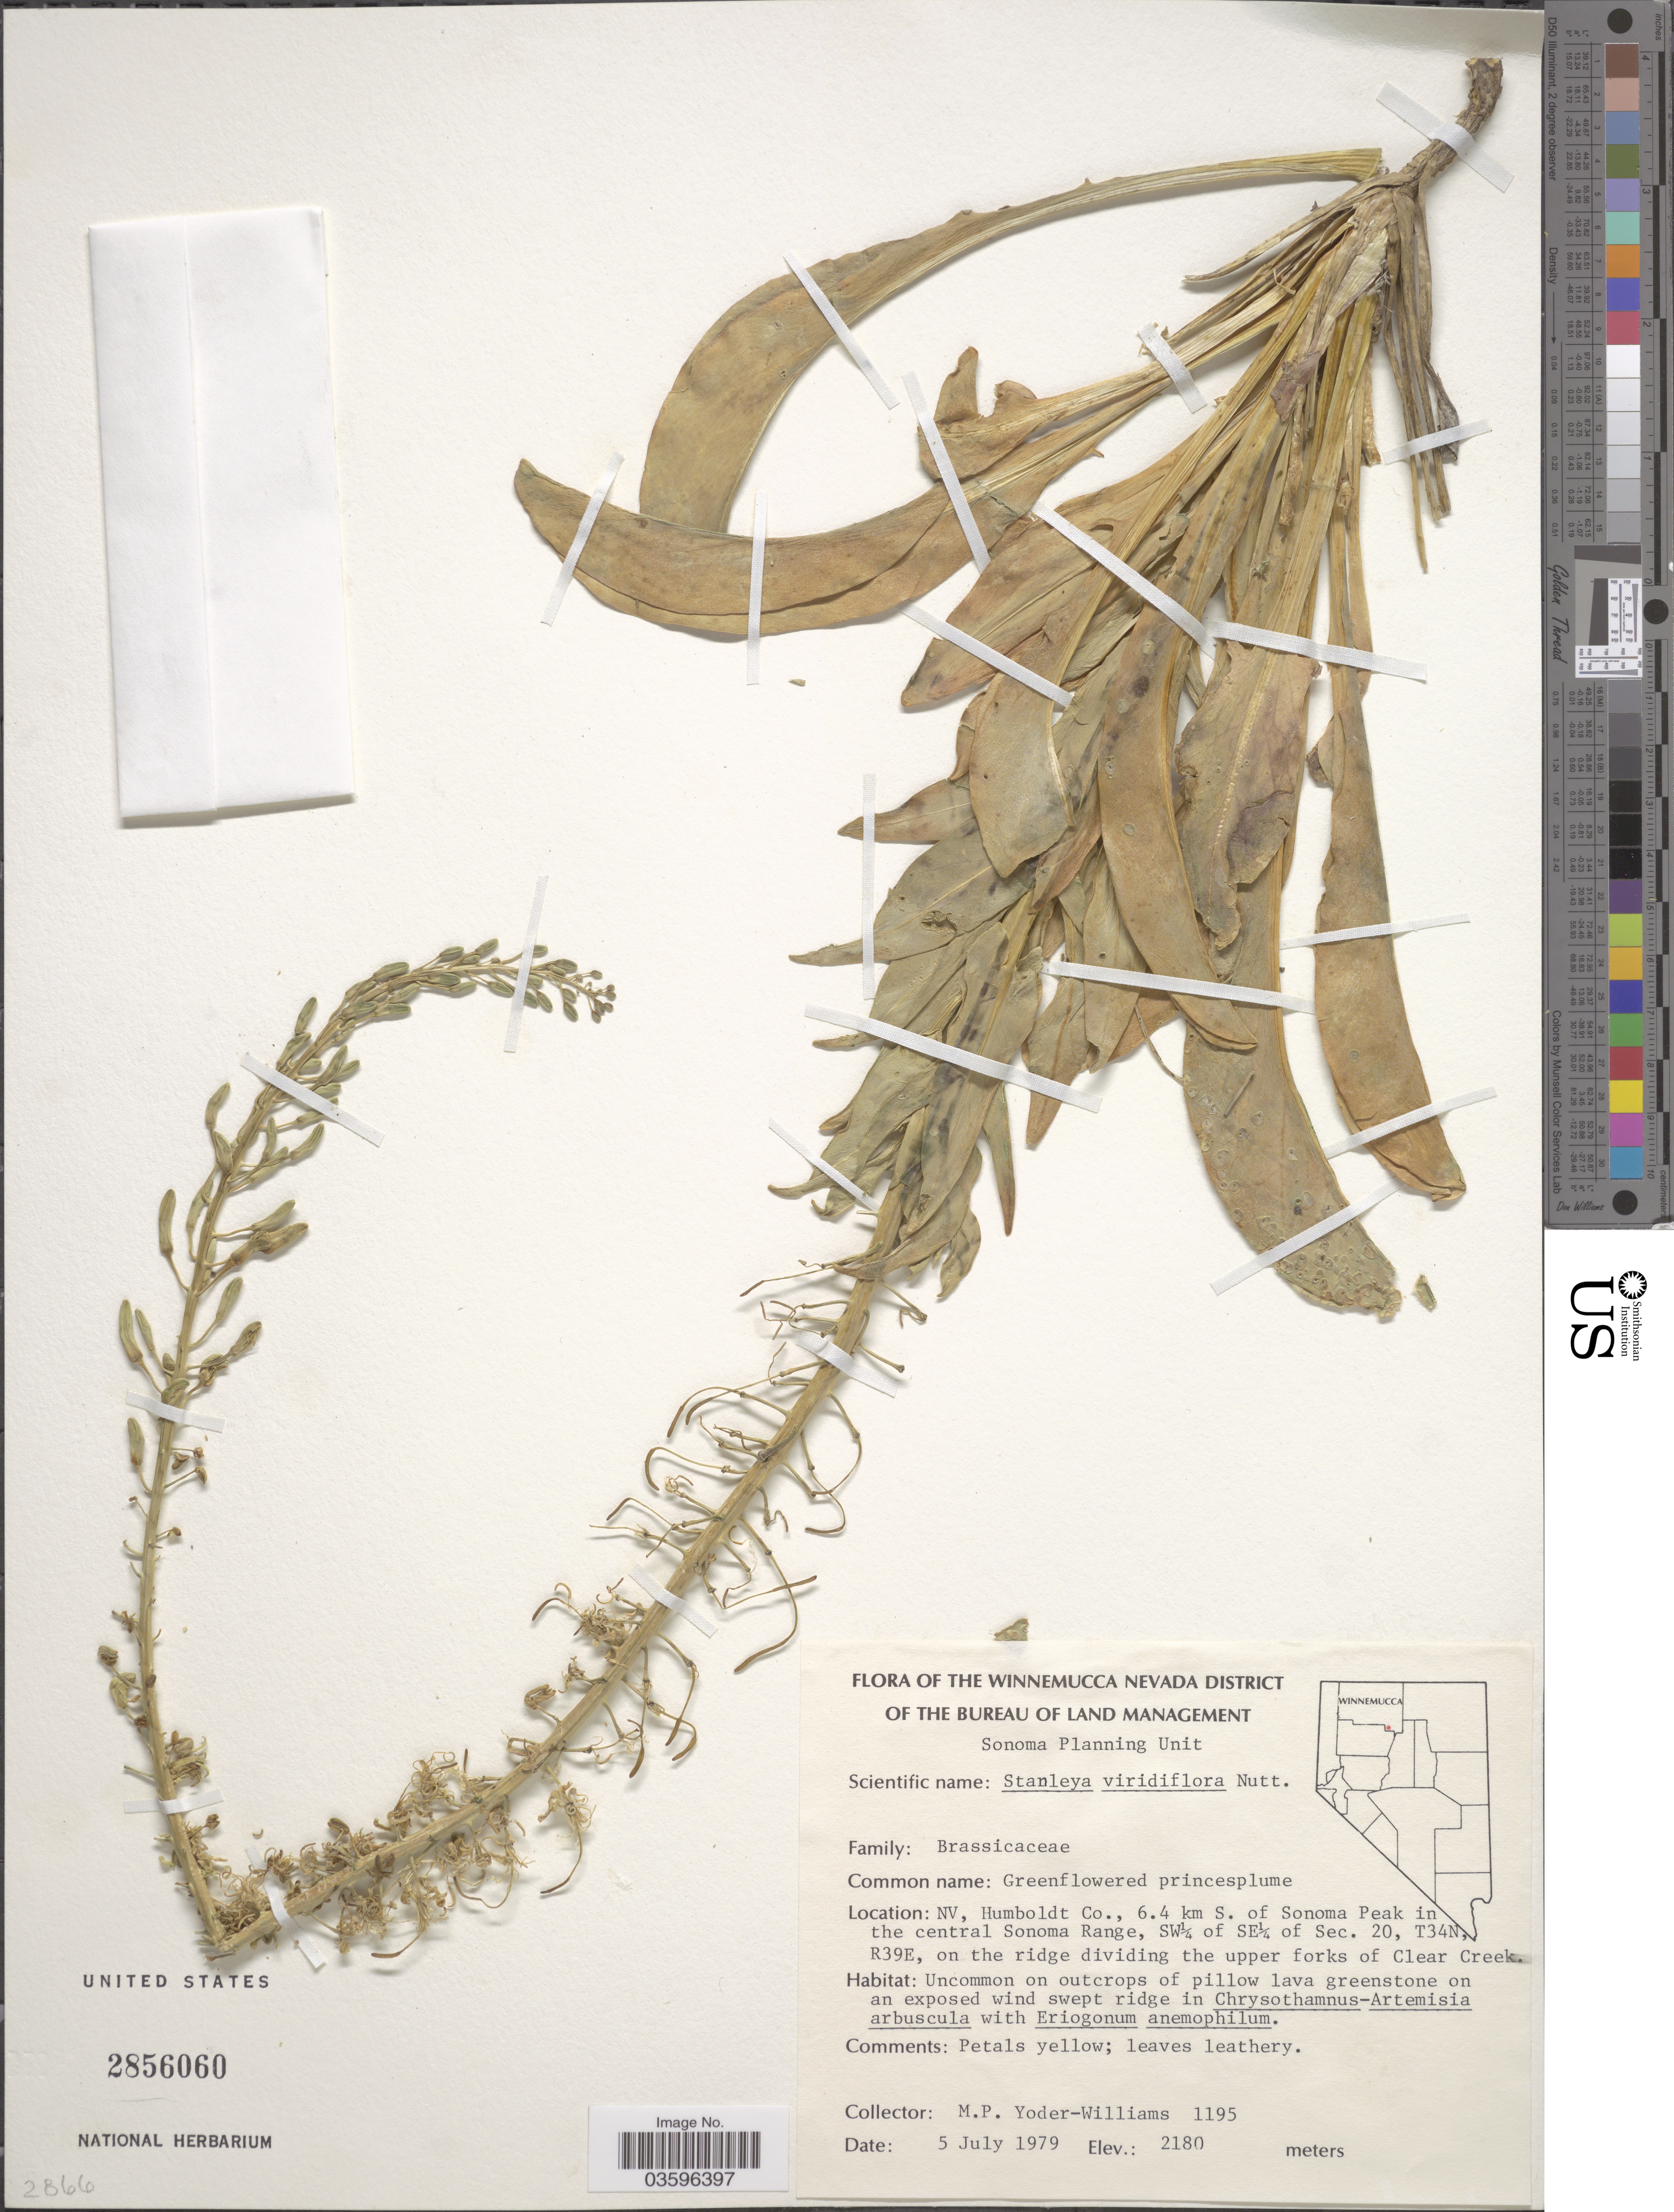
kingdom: Plantae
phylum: Tracheophyta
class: Magnoliopsida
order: Brassicales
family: Brassicaceae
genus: Stanleya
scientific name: Stanleya viridiflora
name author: Nutt.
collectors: M. P. Yoder-Williams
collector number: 1195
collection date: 1979-07-05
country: United States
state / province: Nevada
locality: The Winnemucca Nevada District. Humboldt Co., 6.4 km S. of Sonoma Peak in the central Sonoma Range, SW¼ of SE¼ of Sec. 20, T34N, R39E, on the ridge dividing the upper forks of Clear Creek.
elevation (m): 2180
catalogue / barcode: US 2856060